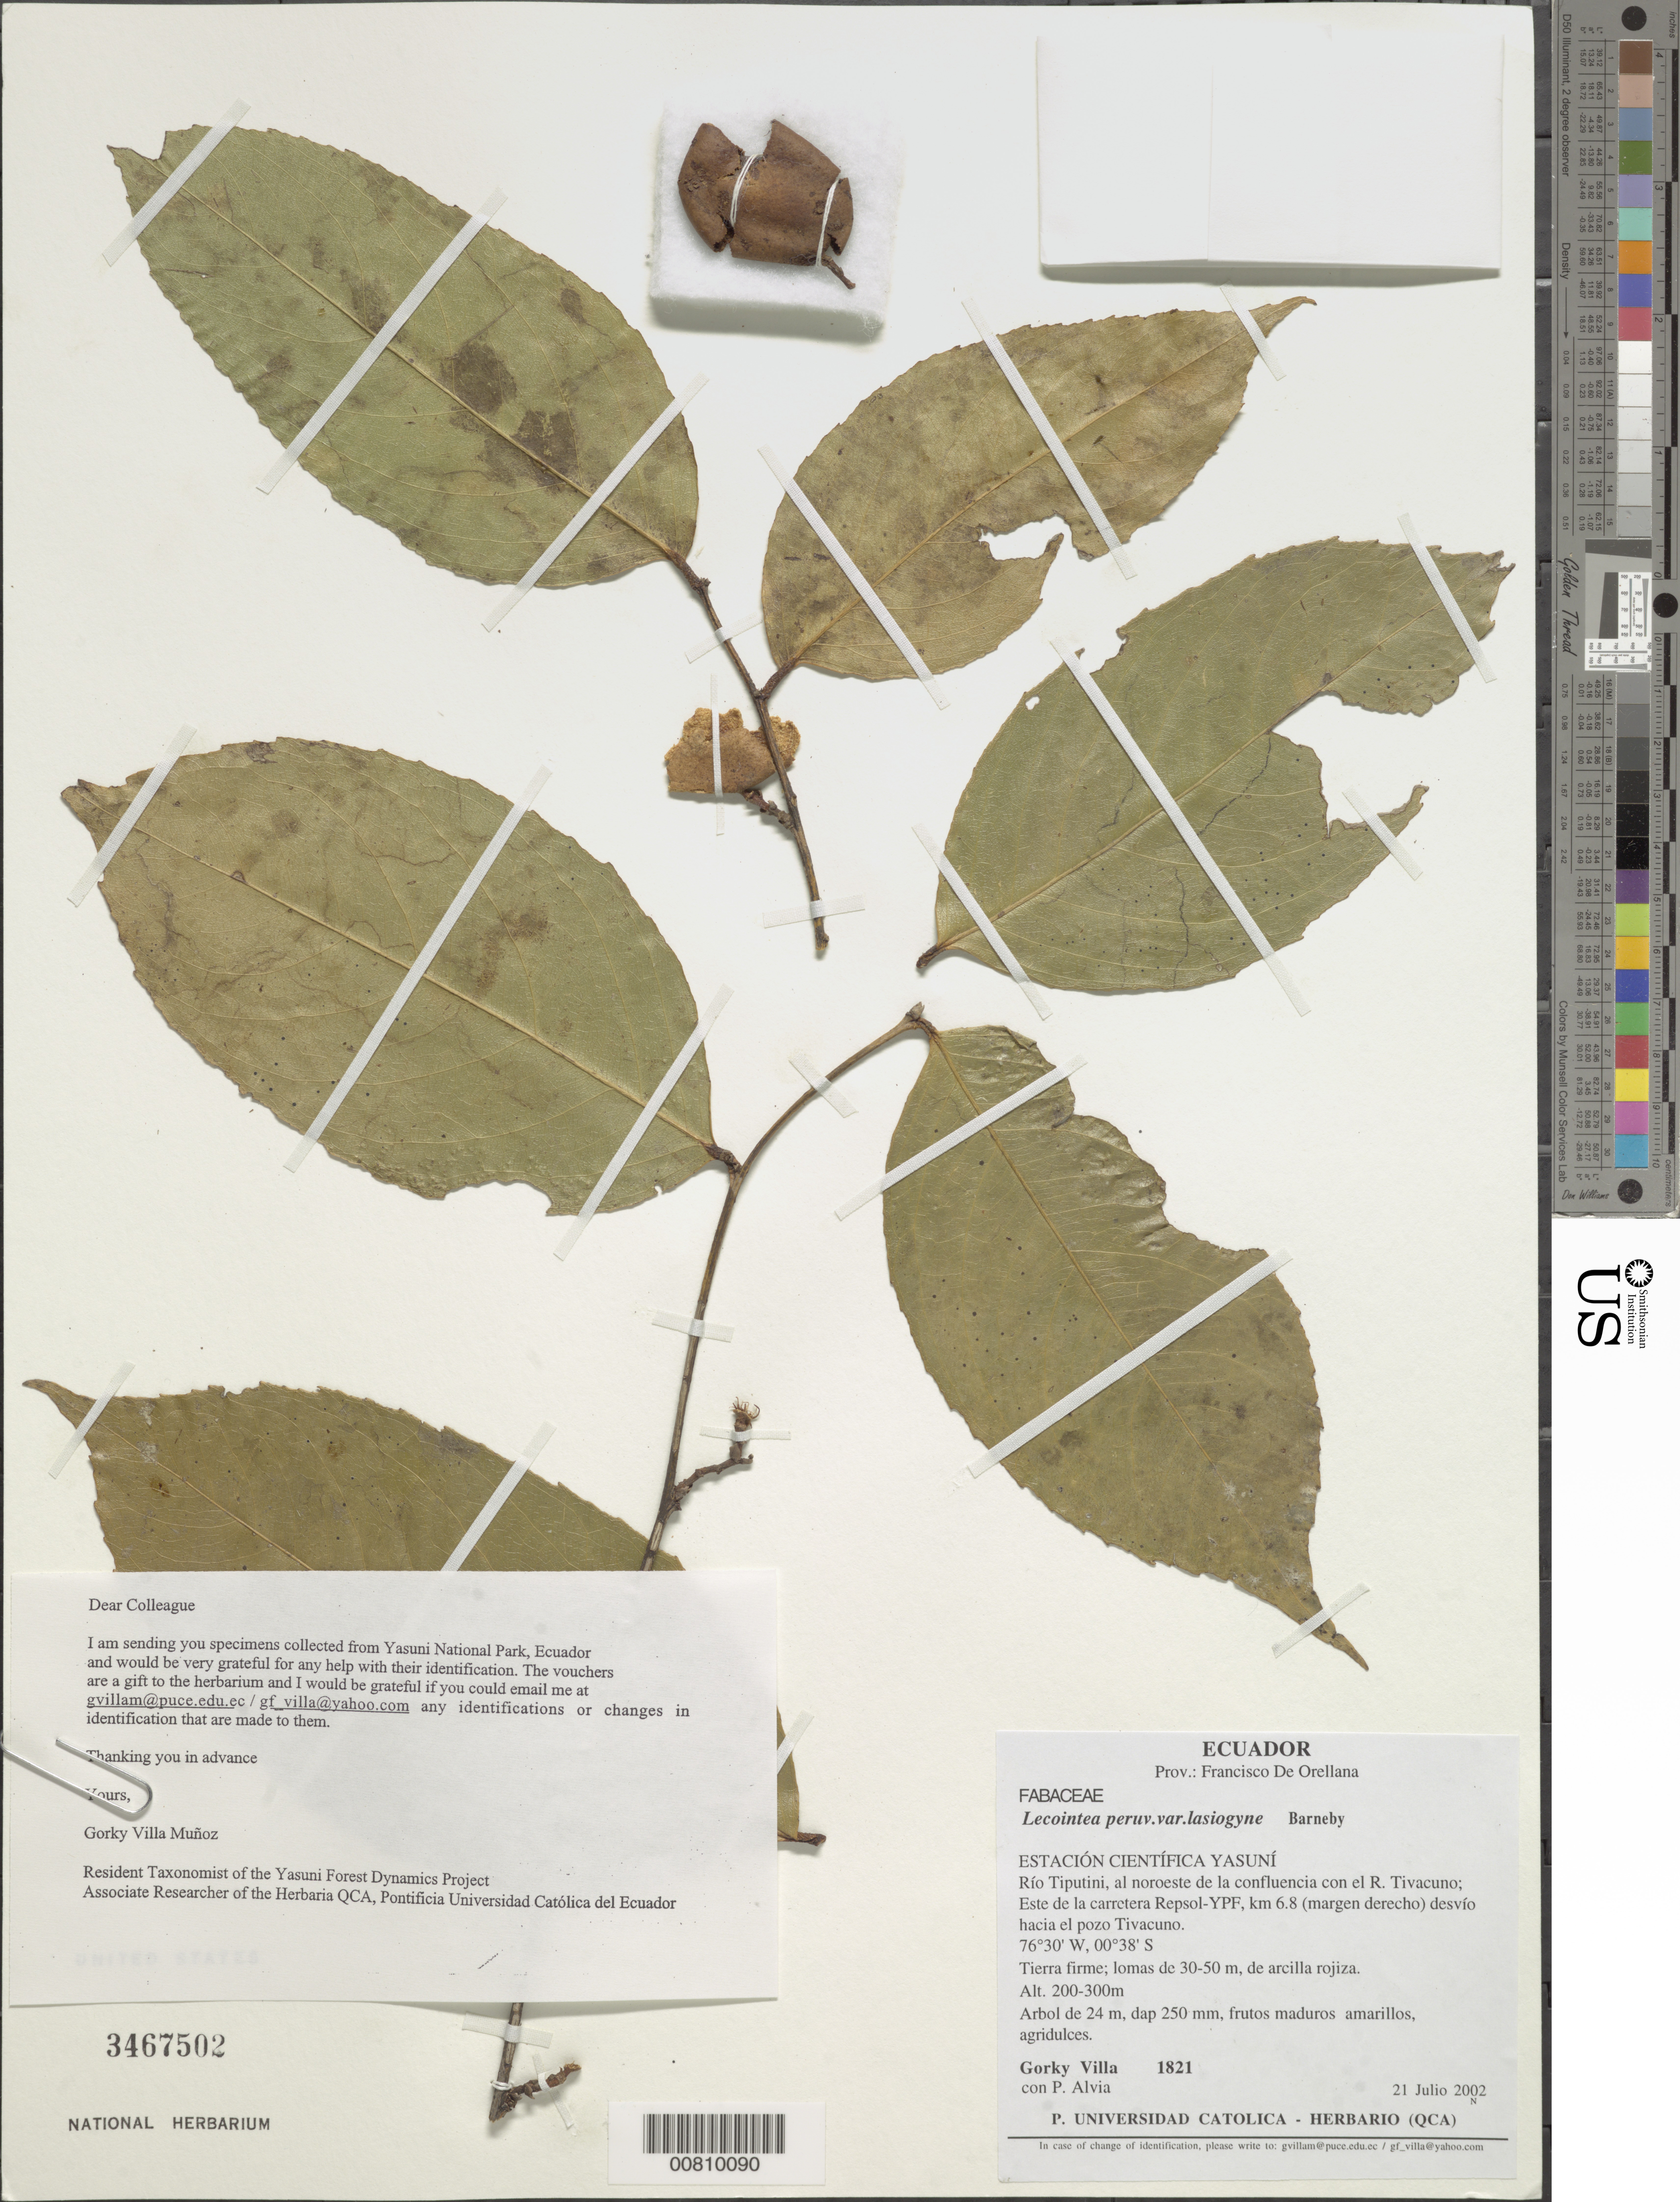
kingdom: Plantae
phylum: Tracheophyta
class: Magnoliopsida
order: Fabales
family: Fabaceae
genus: Lecointea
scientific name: Lecointea peruviana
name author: Standl. ex J.F. Macbr.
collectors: G. Villa & P. Alvia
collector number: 1821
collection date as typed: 21 Jul 2002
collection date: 2002-07-21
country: Ecuador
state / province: Napo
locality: Yasuni National Park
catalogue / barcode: US 3467502